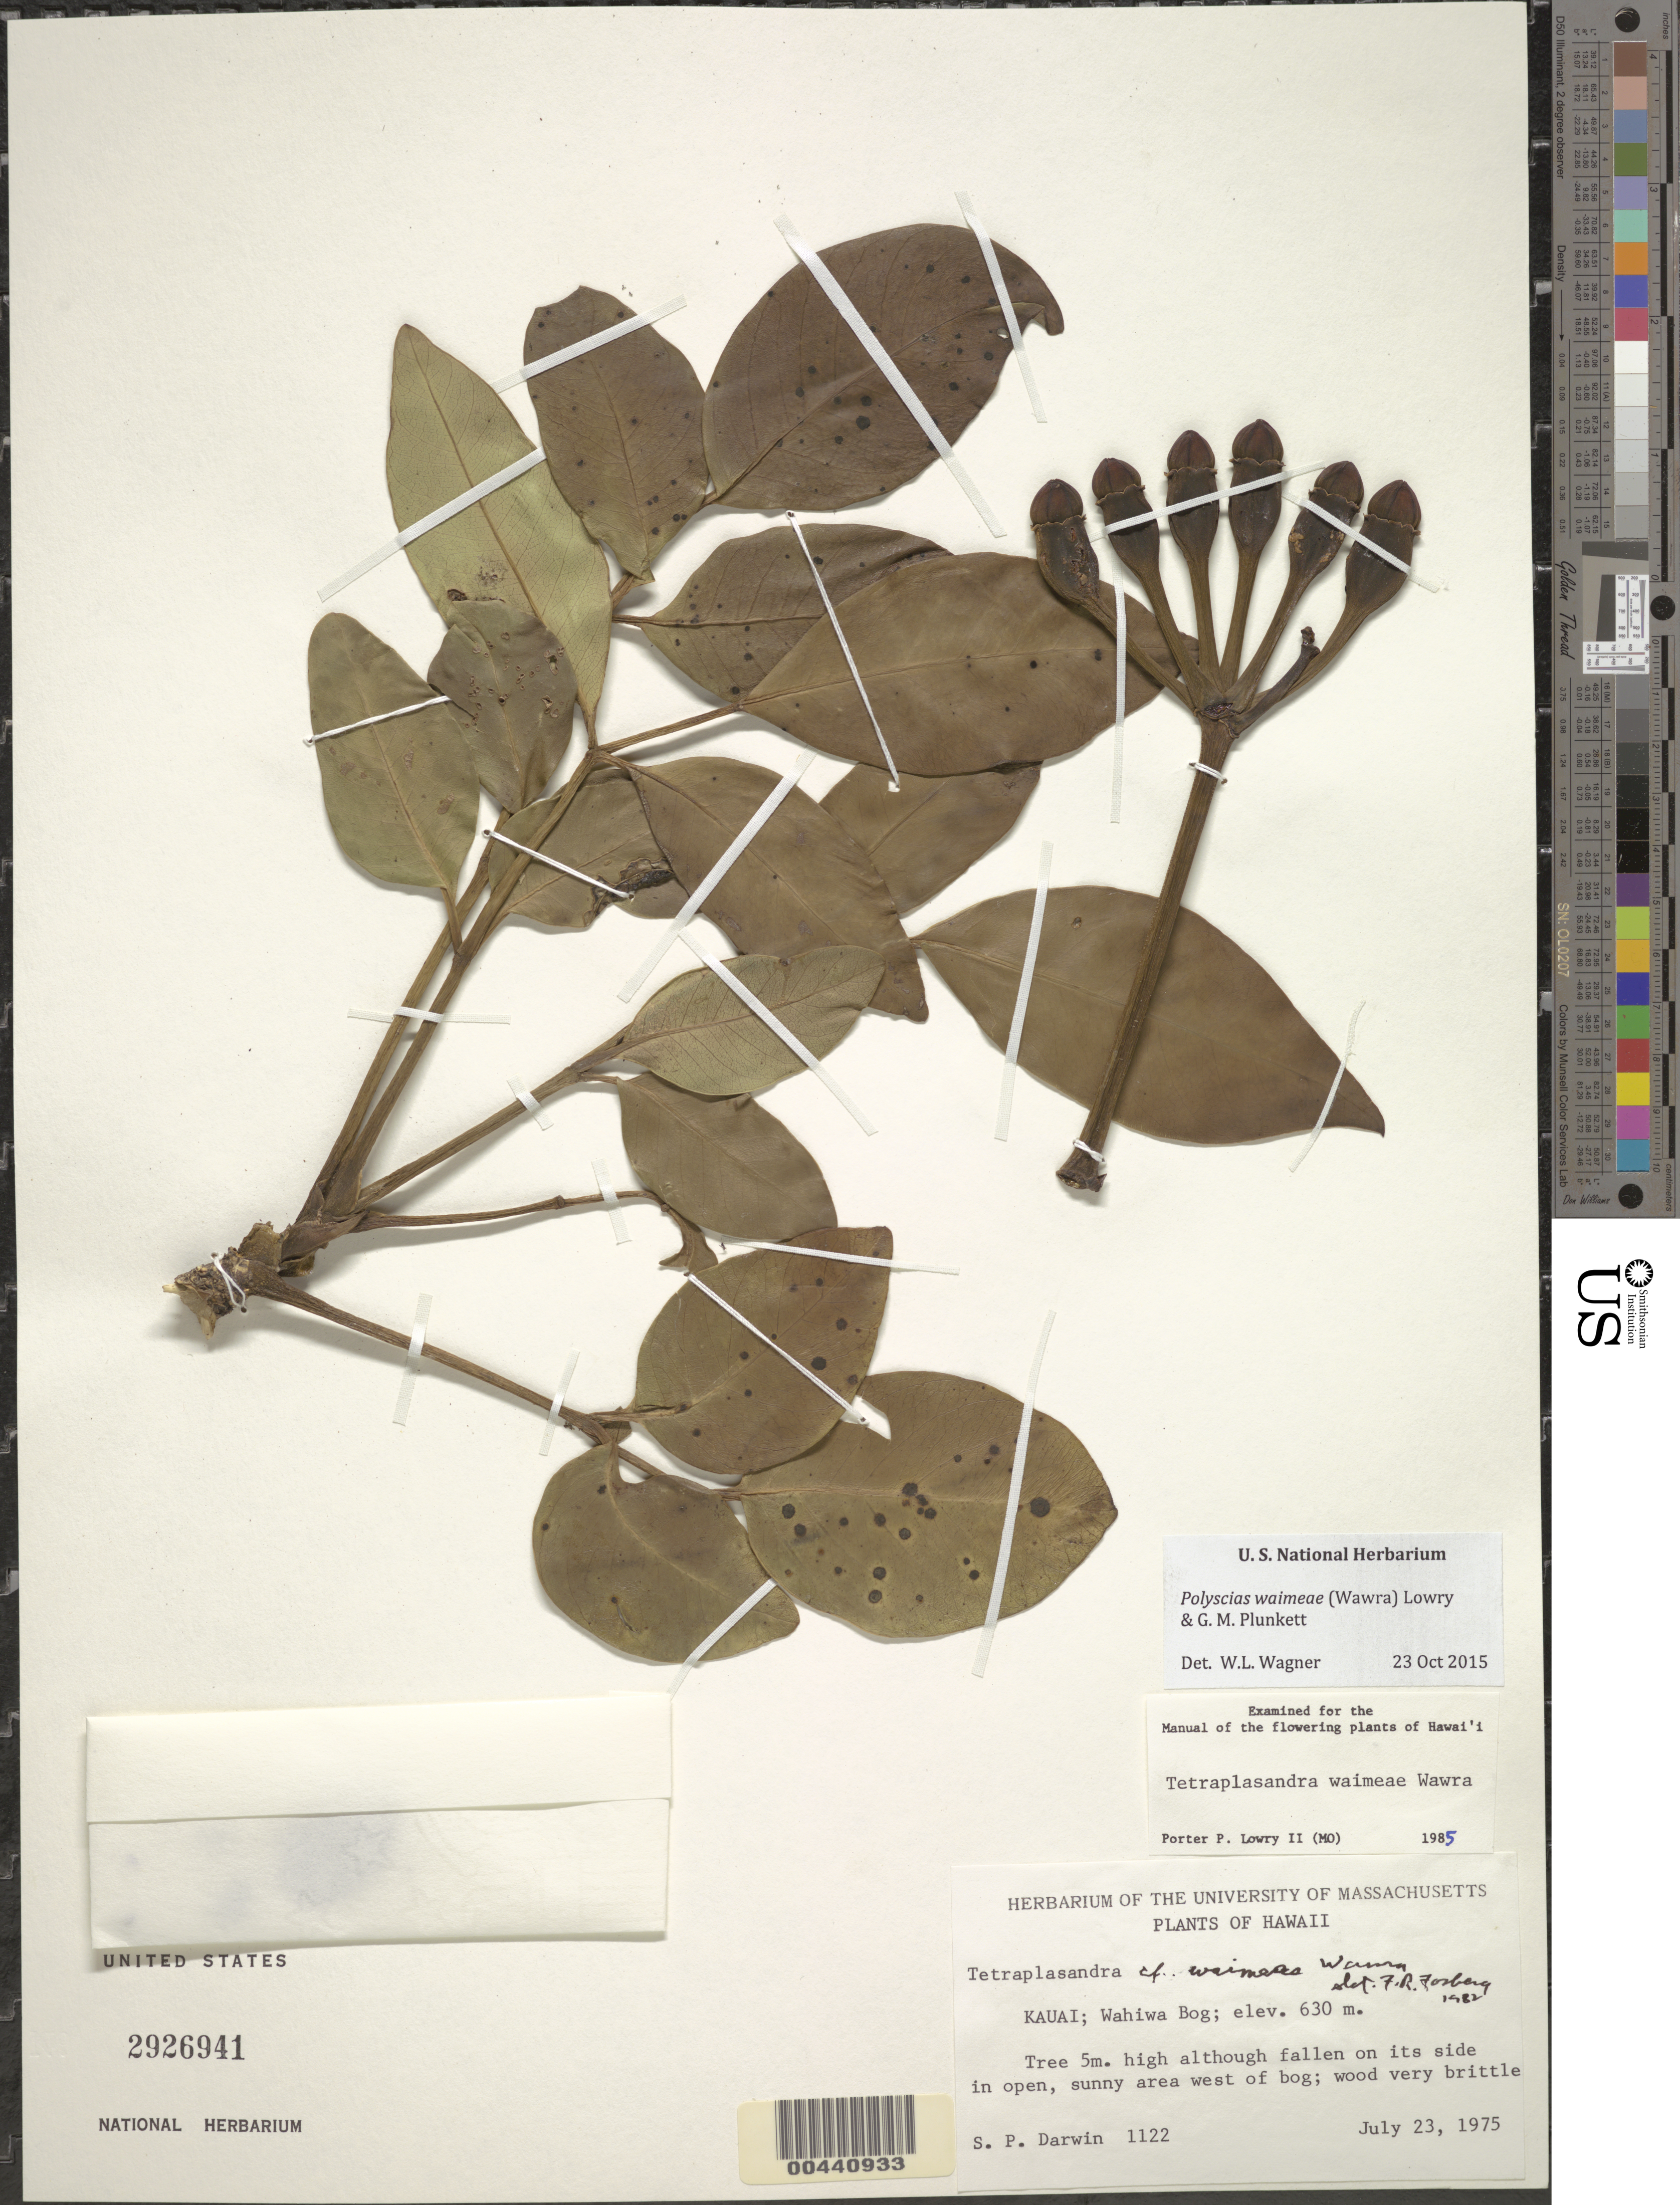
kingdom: Plantae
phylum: Tracheophyta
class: Magnoliopsida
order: Apiales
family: Araliaceae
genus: Polyscias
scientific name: Polyscias waimeae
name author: (Wawra) Lowry & G. M. Plunkett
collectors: S. P. Darwin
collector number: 1122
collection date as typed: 23 Jul 1975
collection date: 1975-07-23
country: United States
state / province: Hawaii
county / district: Kauai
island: Kaua'i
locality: Wahiwa Bog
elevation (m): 630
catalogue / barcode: US 2926941